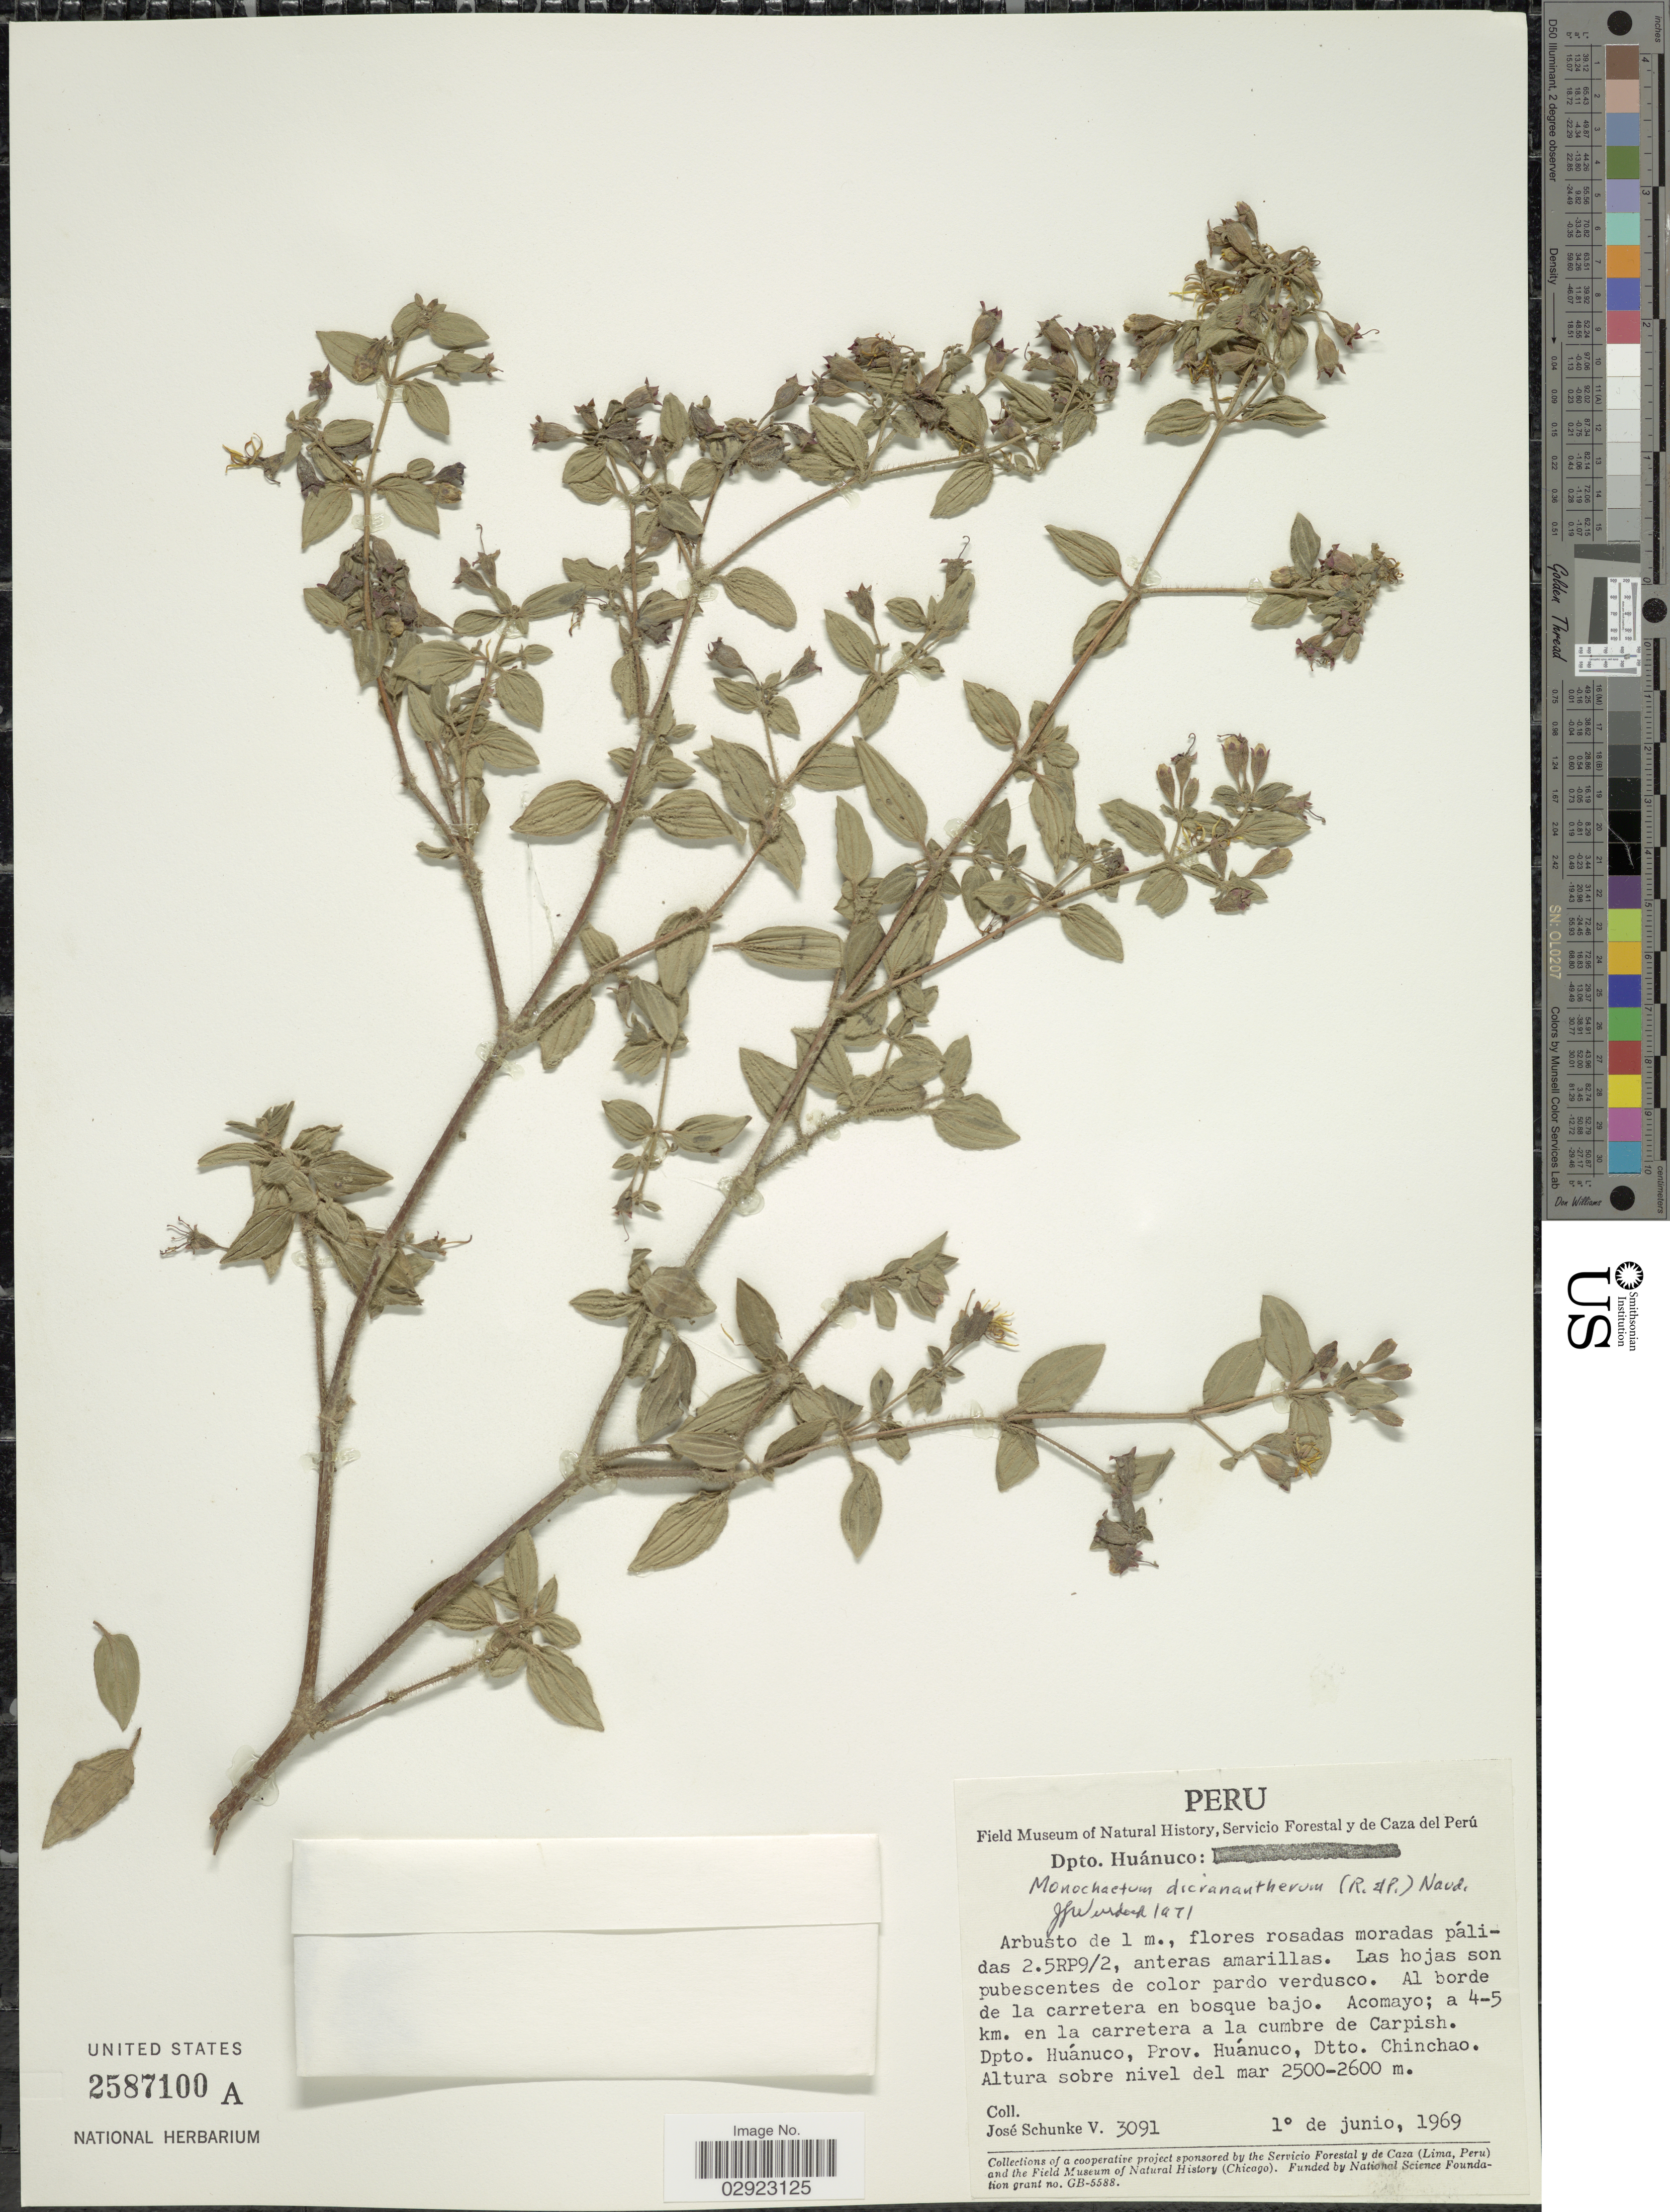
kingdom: Plantae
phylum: Tracheophyta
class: Magnoliopsida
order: Myrtales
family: Melastomataceae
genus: Monochaetum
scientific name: Monochaetum dicranantherum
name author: Naudin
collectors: J. Schunke Vigo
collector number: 3091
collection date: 1969-06-10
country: Peru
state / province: Huánuco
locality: Dpto. Huánuco, Prov. Huánuco, Dtto. Chinchao.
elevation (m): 2500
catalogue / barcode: US 2587100A